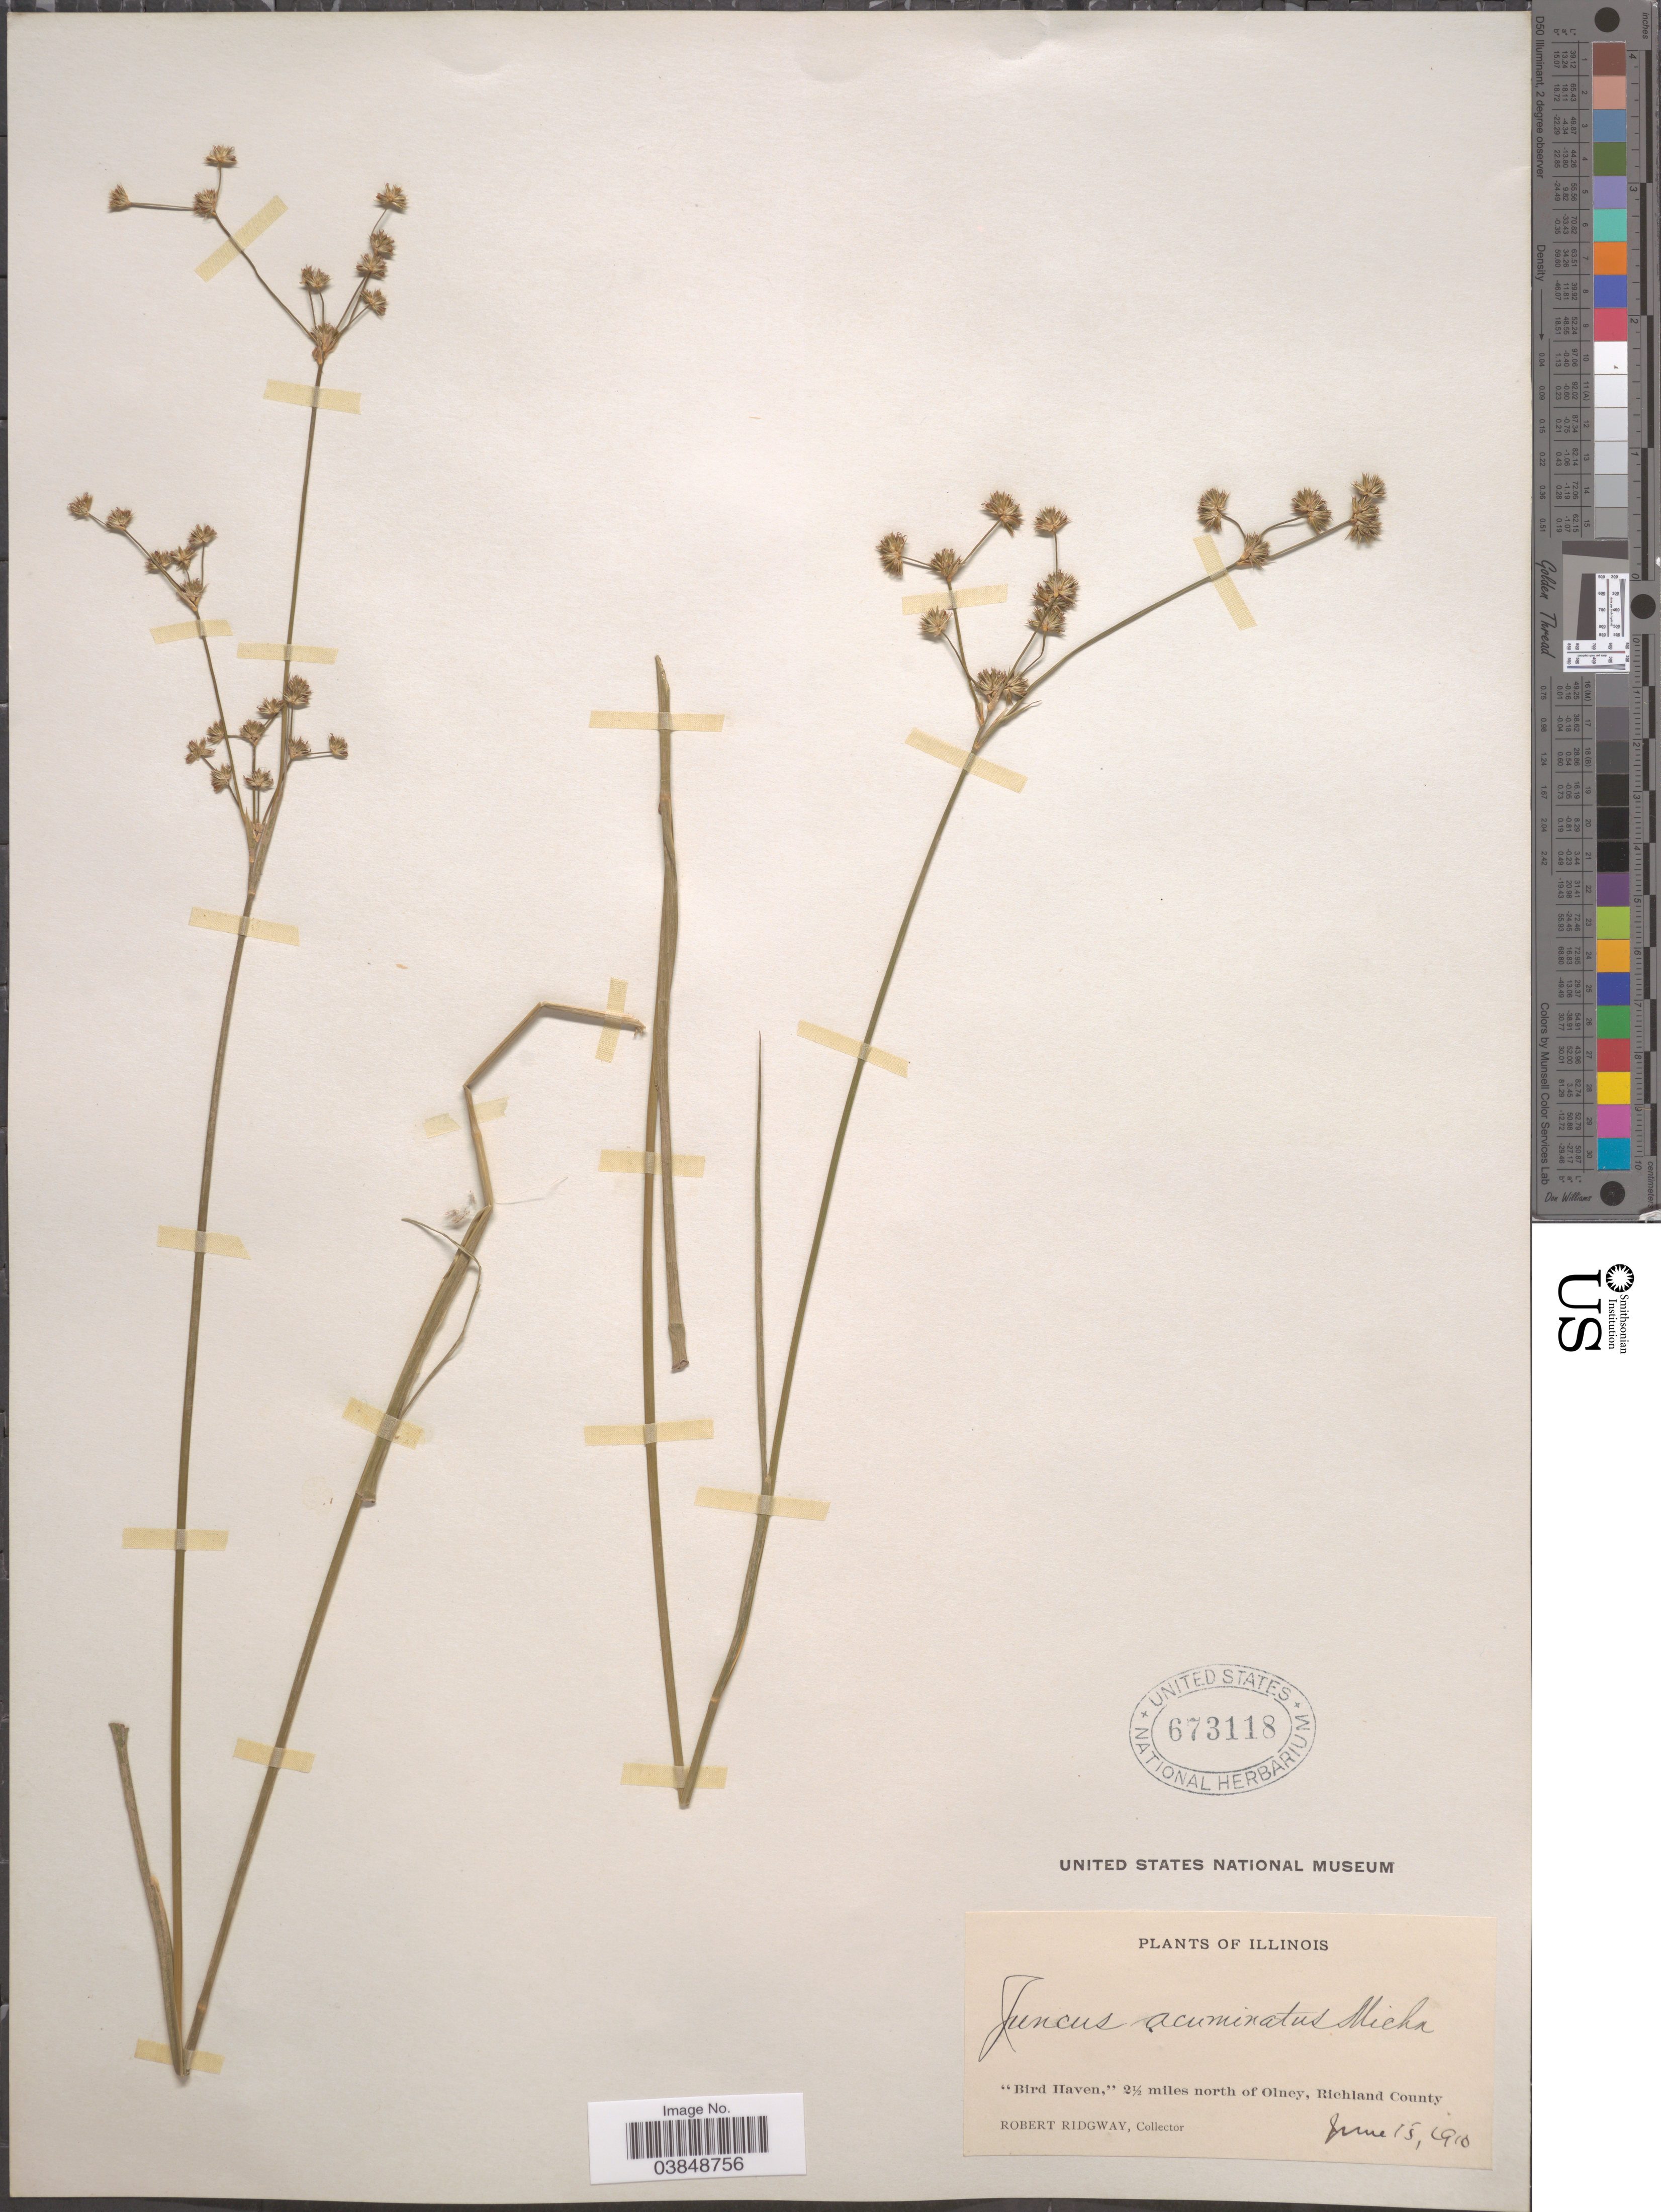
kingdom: Plantae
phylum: Tracheophyta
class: Liliopsida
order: Poales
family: Juncaceae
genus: Juncus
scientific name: Juncus acuminatus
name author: Michx.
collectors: R. Ridgway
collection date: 1910-06-15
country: United States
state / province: Illinois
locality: Bird Haven,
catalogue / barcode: US 673118